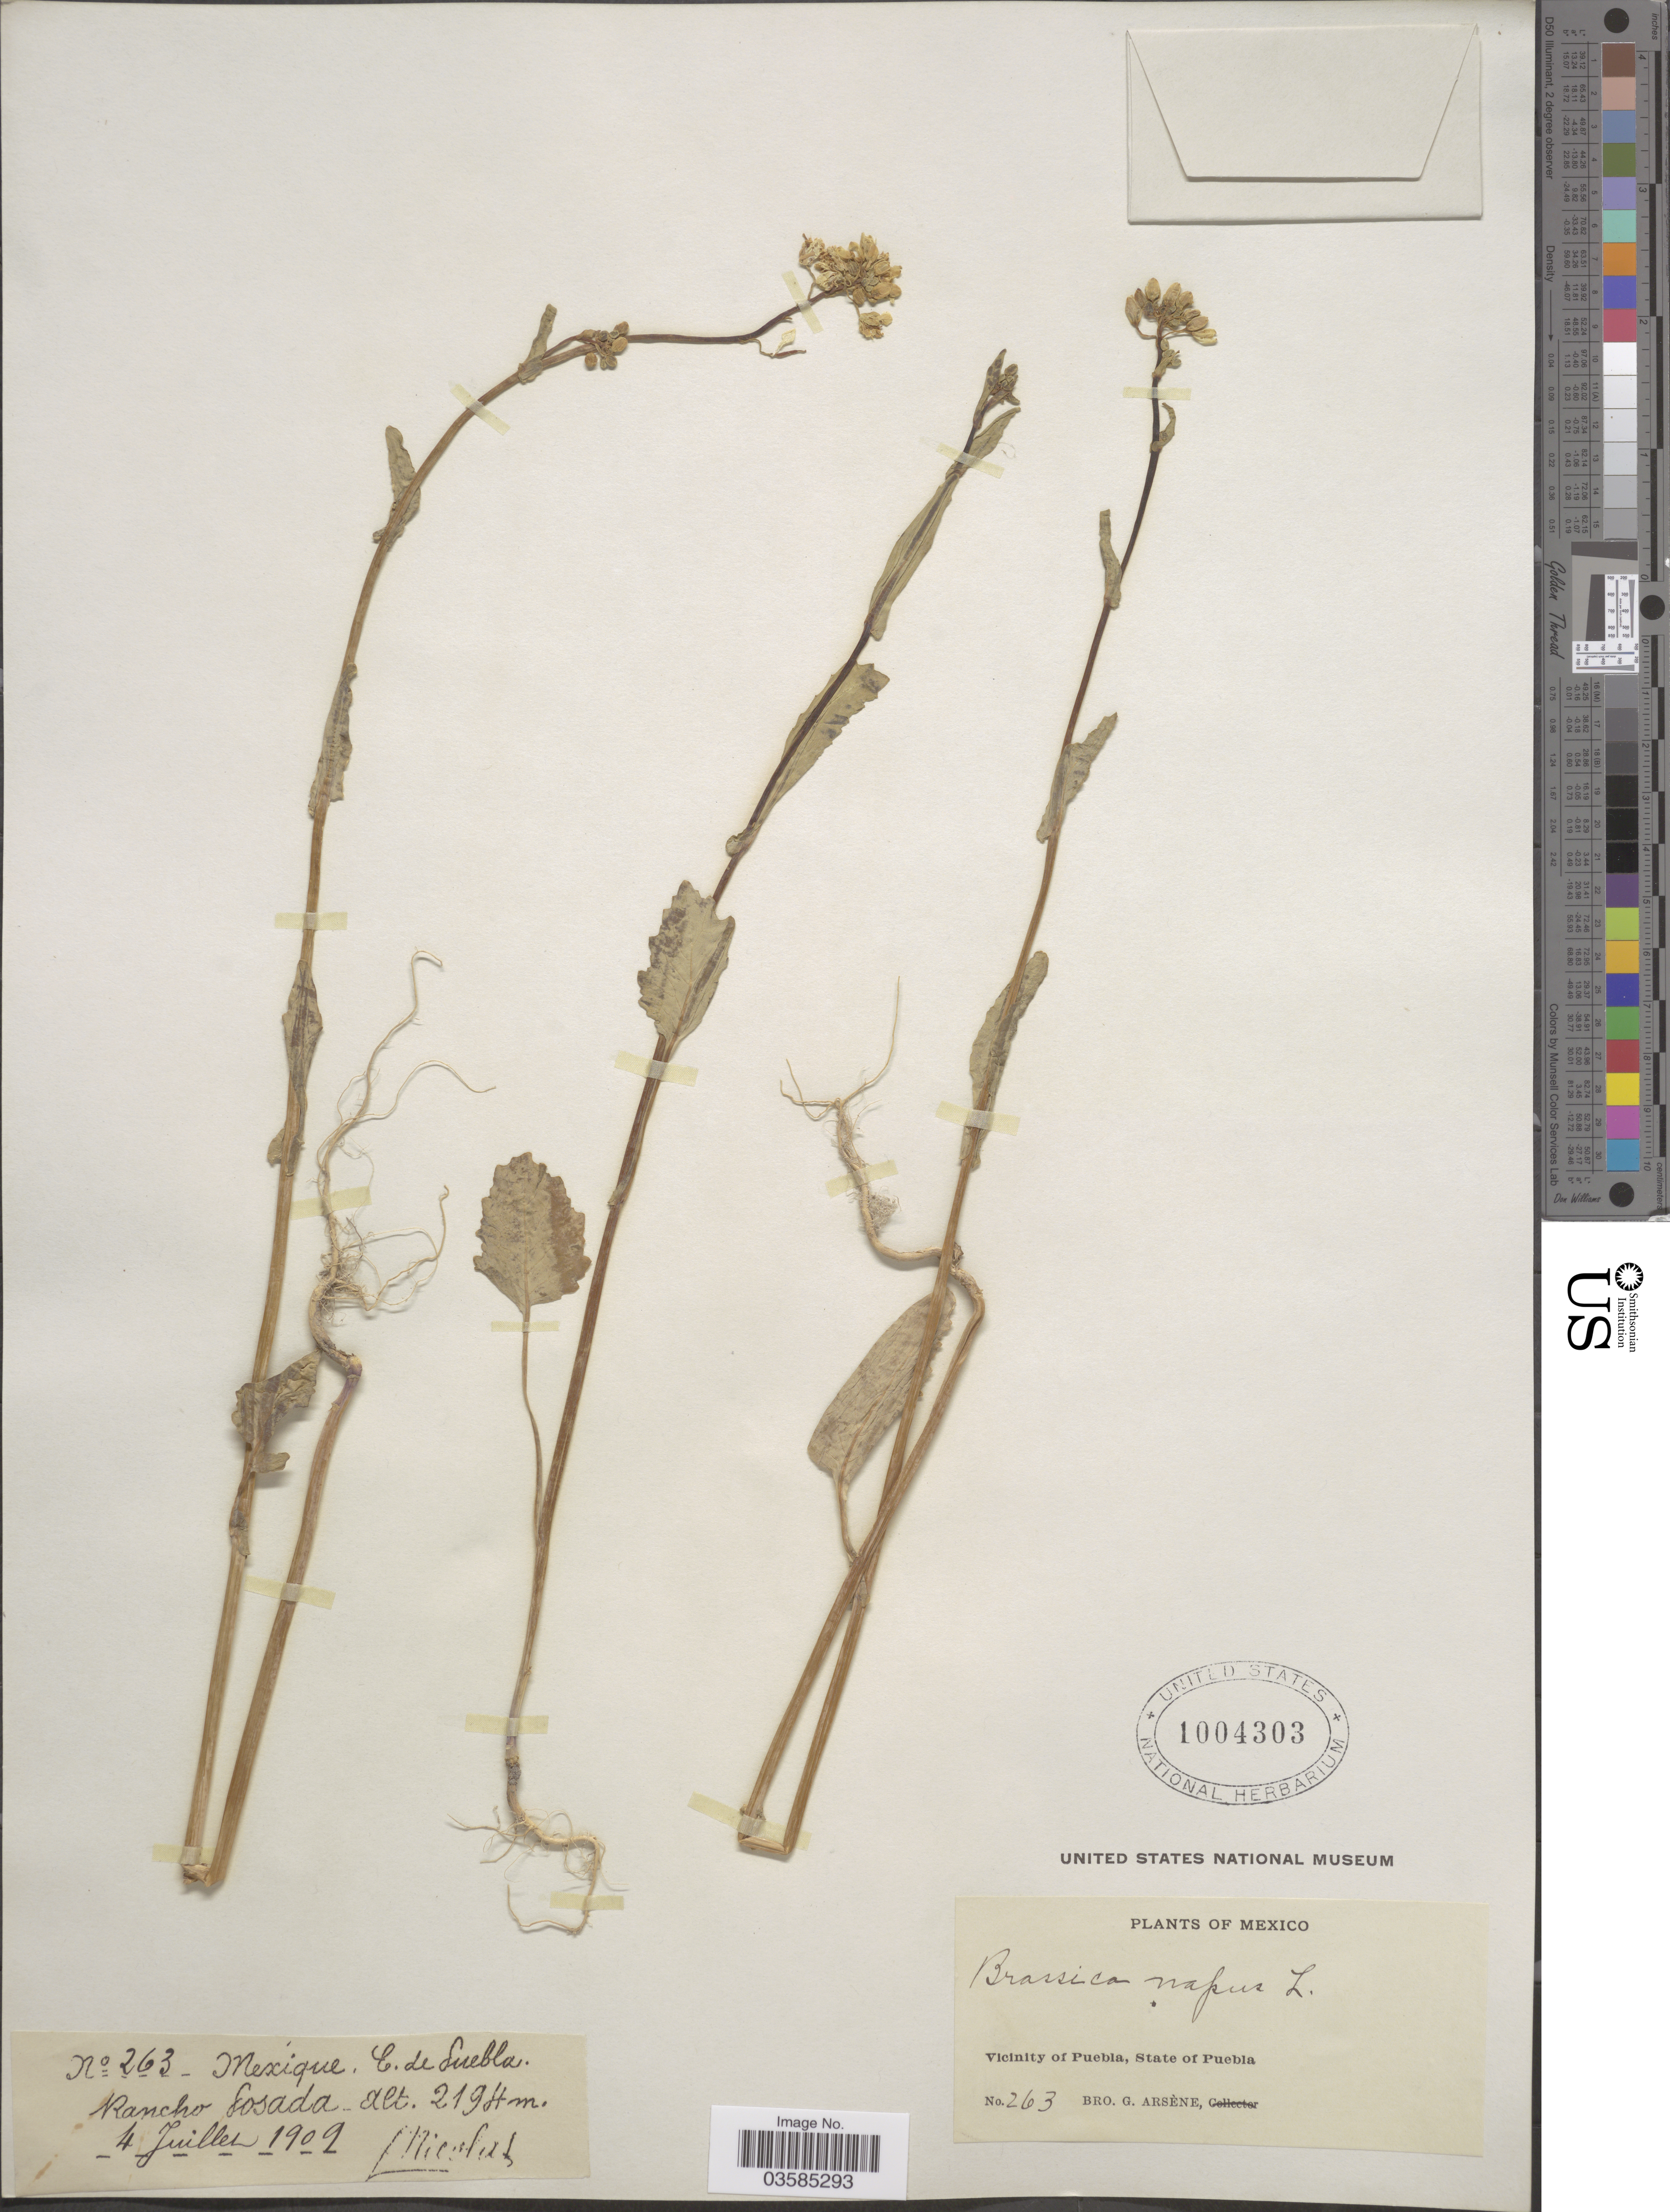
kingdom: Plantae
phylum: Tracheophyta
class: Magnoliopsida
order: Brassicales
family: Brassicaceae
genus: Brassica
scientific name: Brassica napus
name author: L.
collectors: Bro. G. Arsène & J. Nicolas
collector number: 263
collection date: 1909-07-04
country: Mexico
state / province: Puebla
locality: E. de Puebla. Vicinity of Puebla. Rancho Posada.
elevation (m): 2194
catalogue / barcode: US 1004303